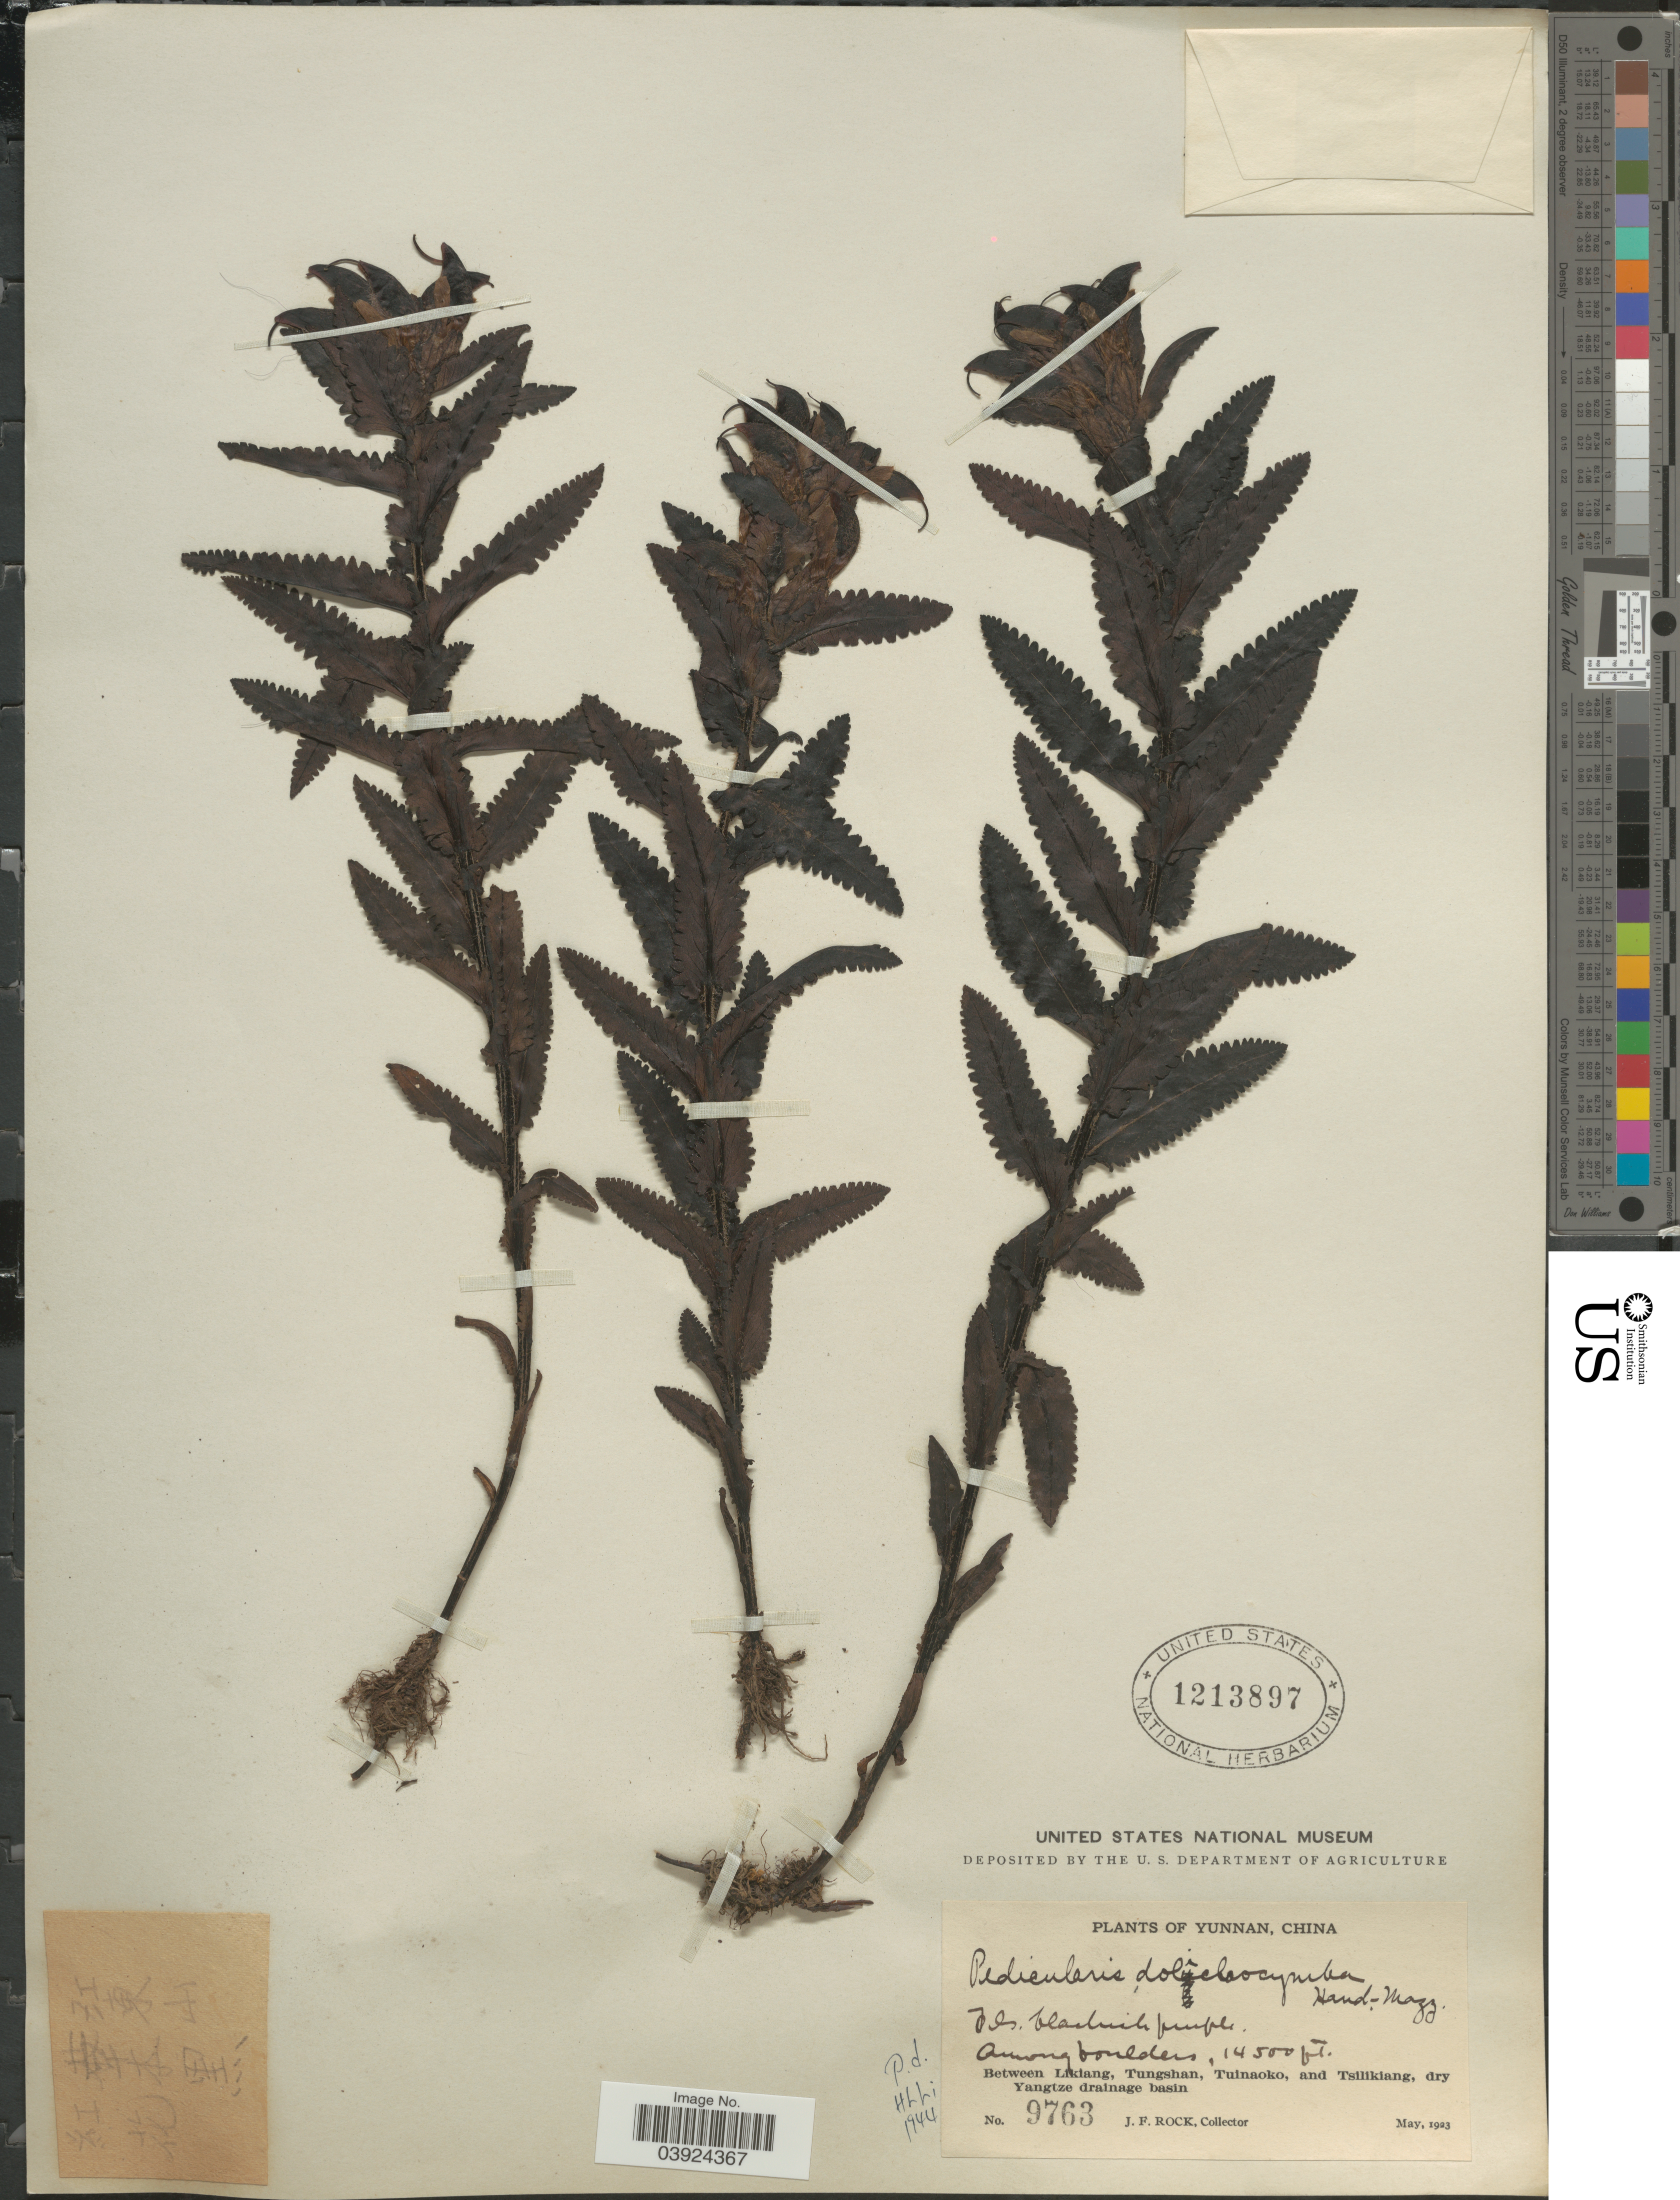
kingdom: Plantae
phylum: Tracheophyta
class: Magnoliopsida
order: Lamiales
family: Orobanchaceae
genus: Pedicularis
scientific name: Pedicularis dolichocymba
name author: Hand.-Mazz.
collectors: J. Rock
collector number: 9763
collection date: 1923-05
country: China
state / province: Yunnan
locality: Between Likiang, Tungshan, Tuinaoko, and Tsilikiang, dry Yangtze drainage basin.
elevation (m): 4420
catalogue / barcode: US 1213897